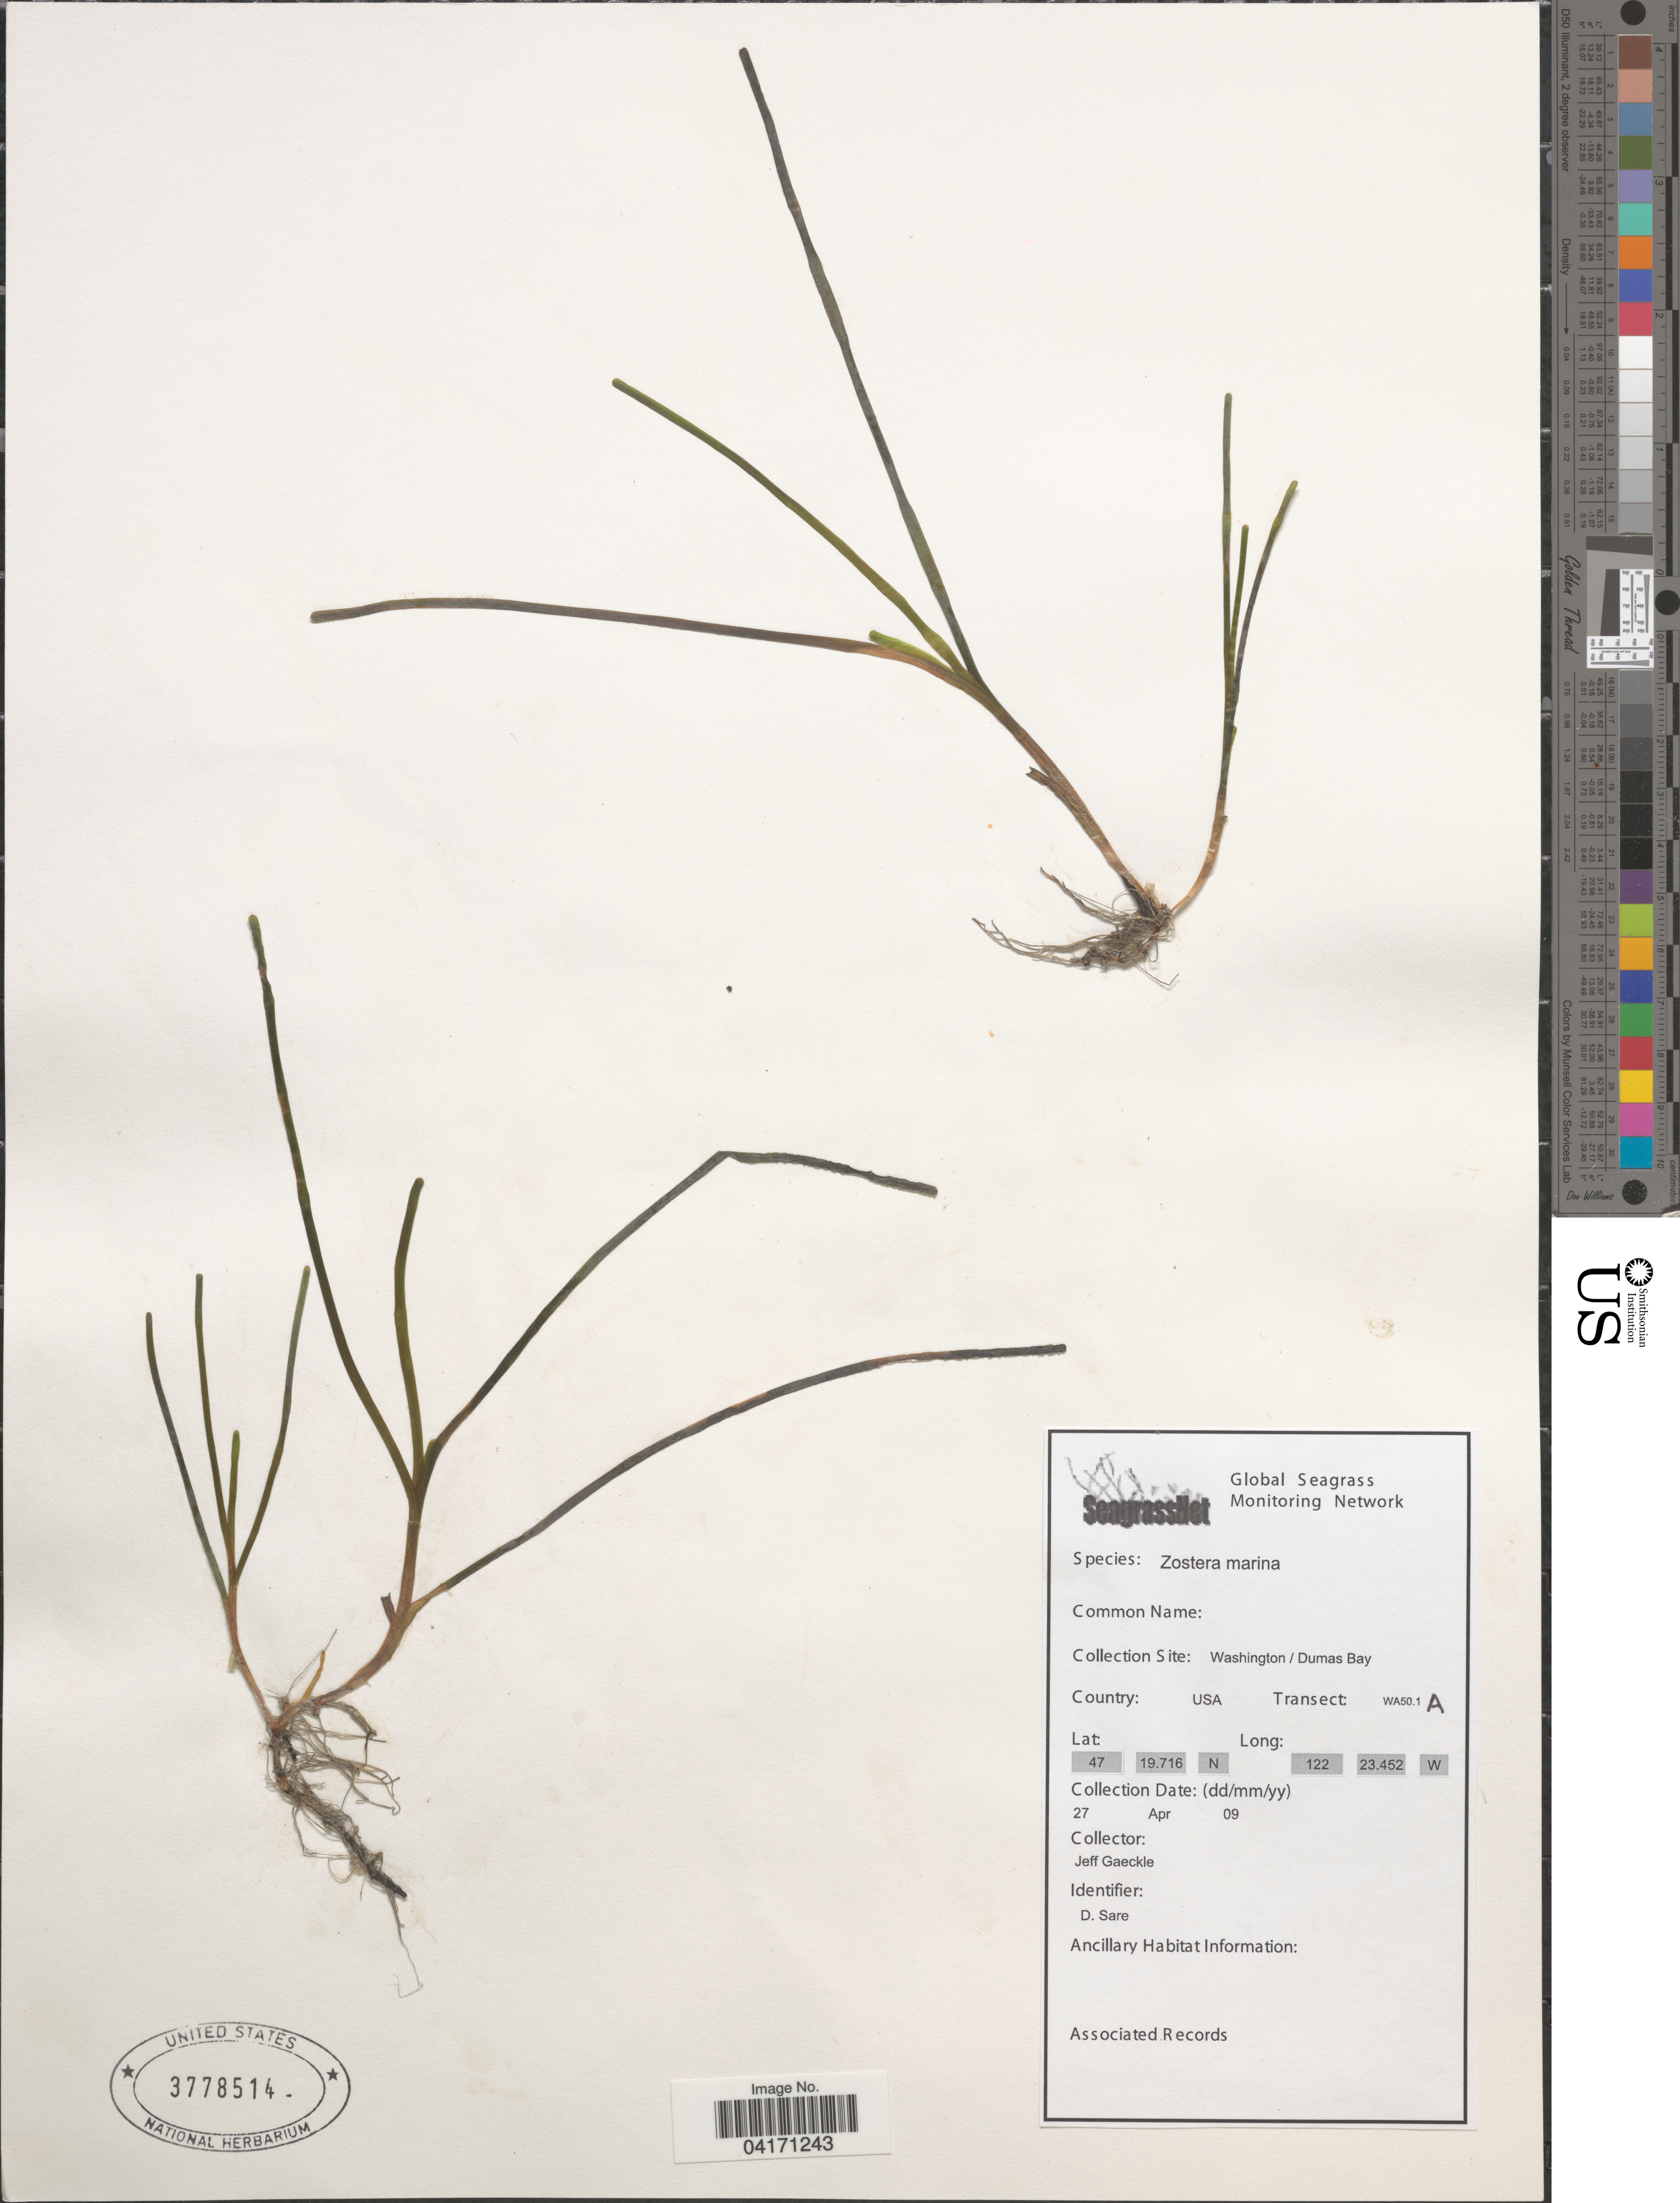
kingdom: Plantae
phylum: Tracheophyta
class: Liliopsida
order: Alismatales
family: Zosteraceae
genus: Zostera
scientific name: Zostera marina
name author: L.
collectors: J. Gaeckle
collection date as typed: Transcribed d/m/y: 24/4/9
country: United States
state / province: Washington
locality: Dumas Bay. Transect: WA50.1 A.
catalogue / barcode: US 3778514